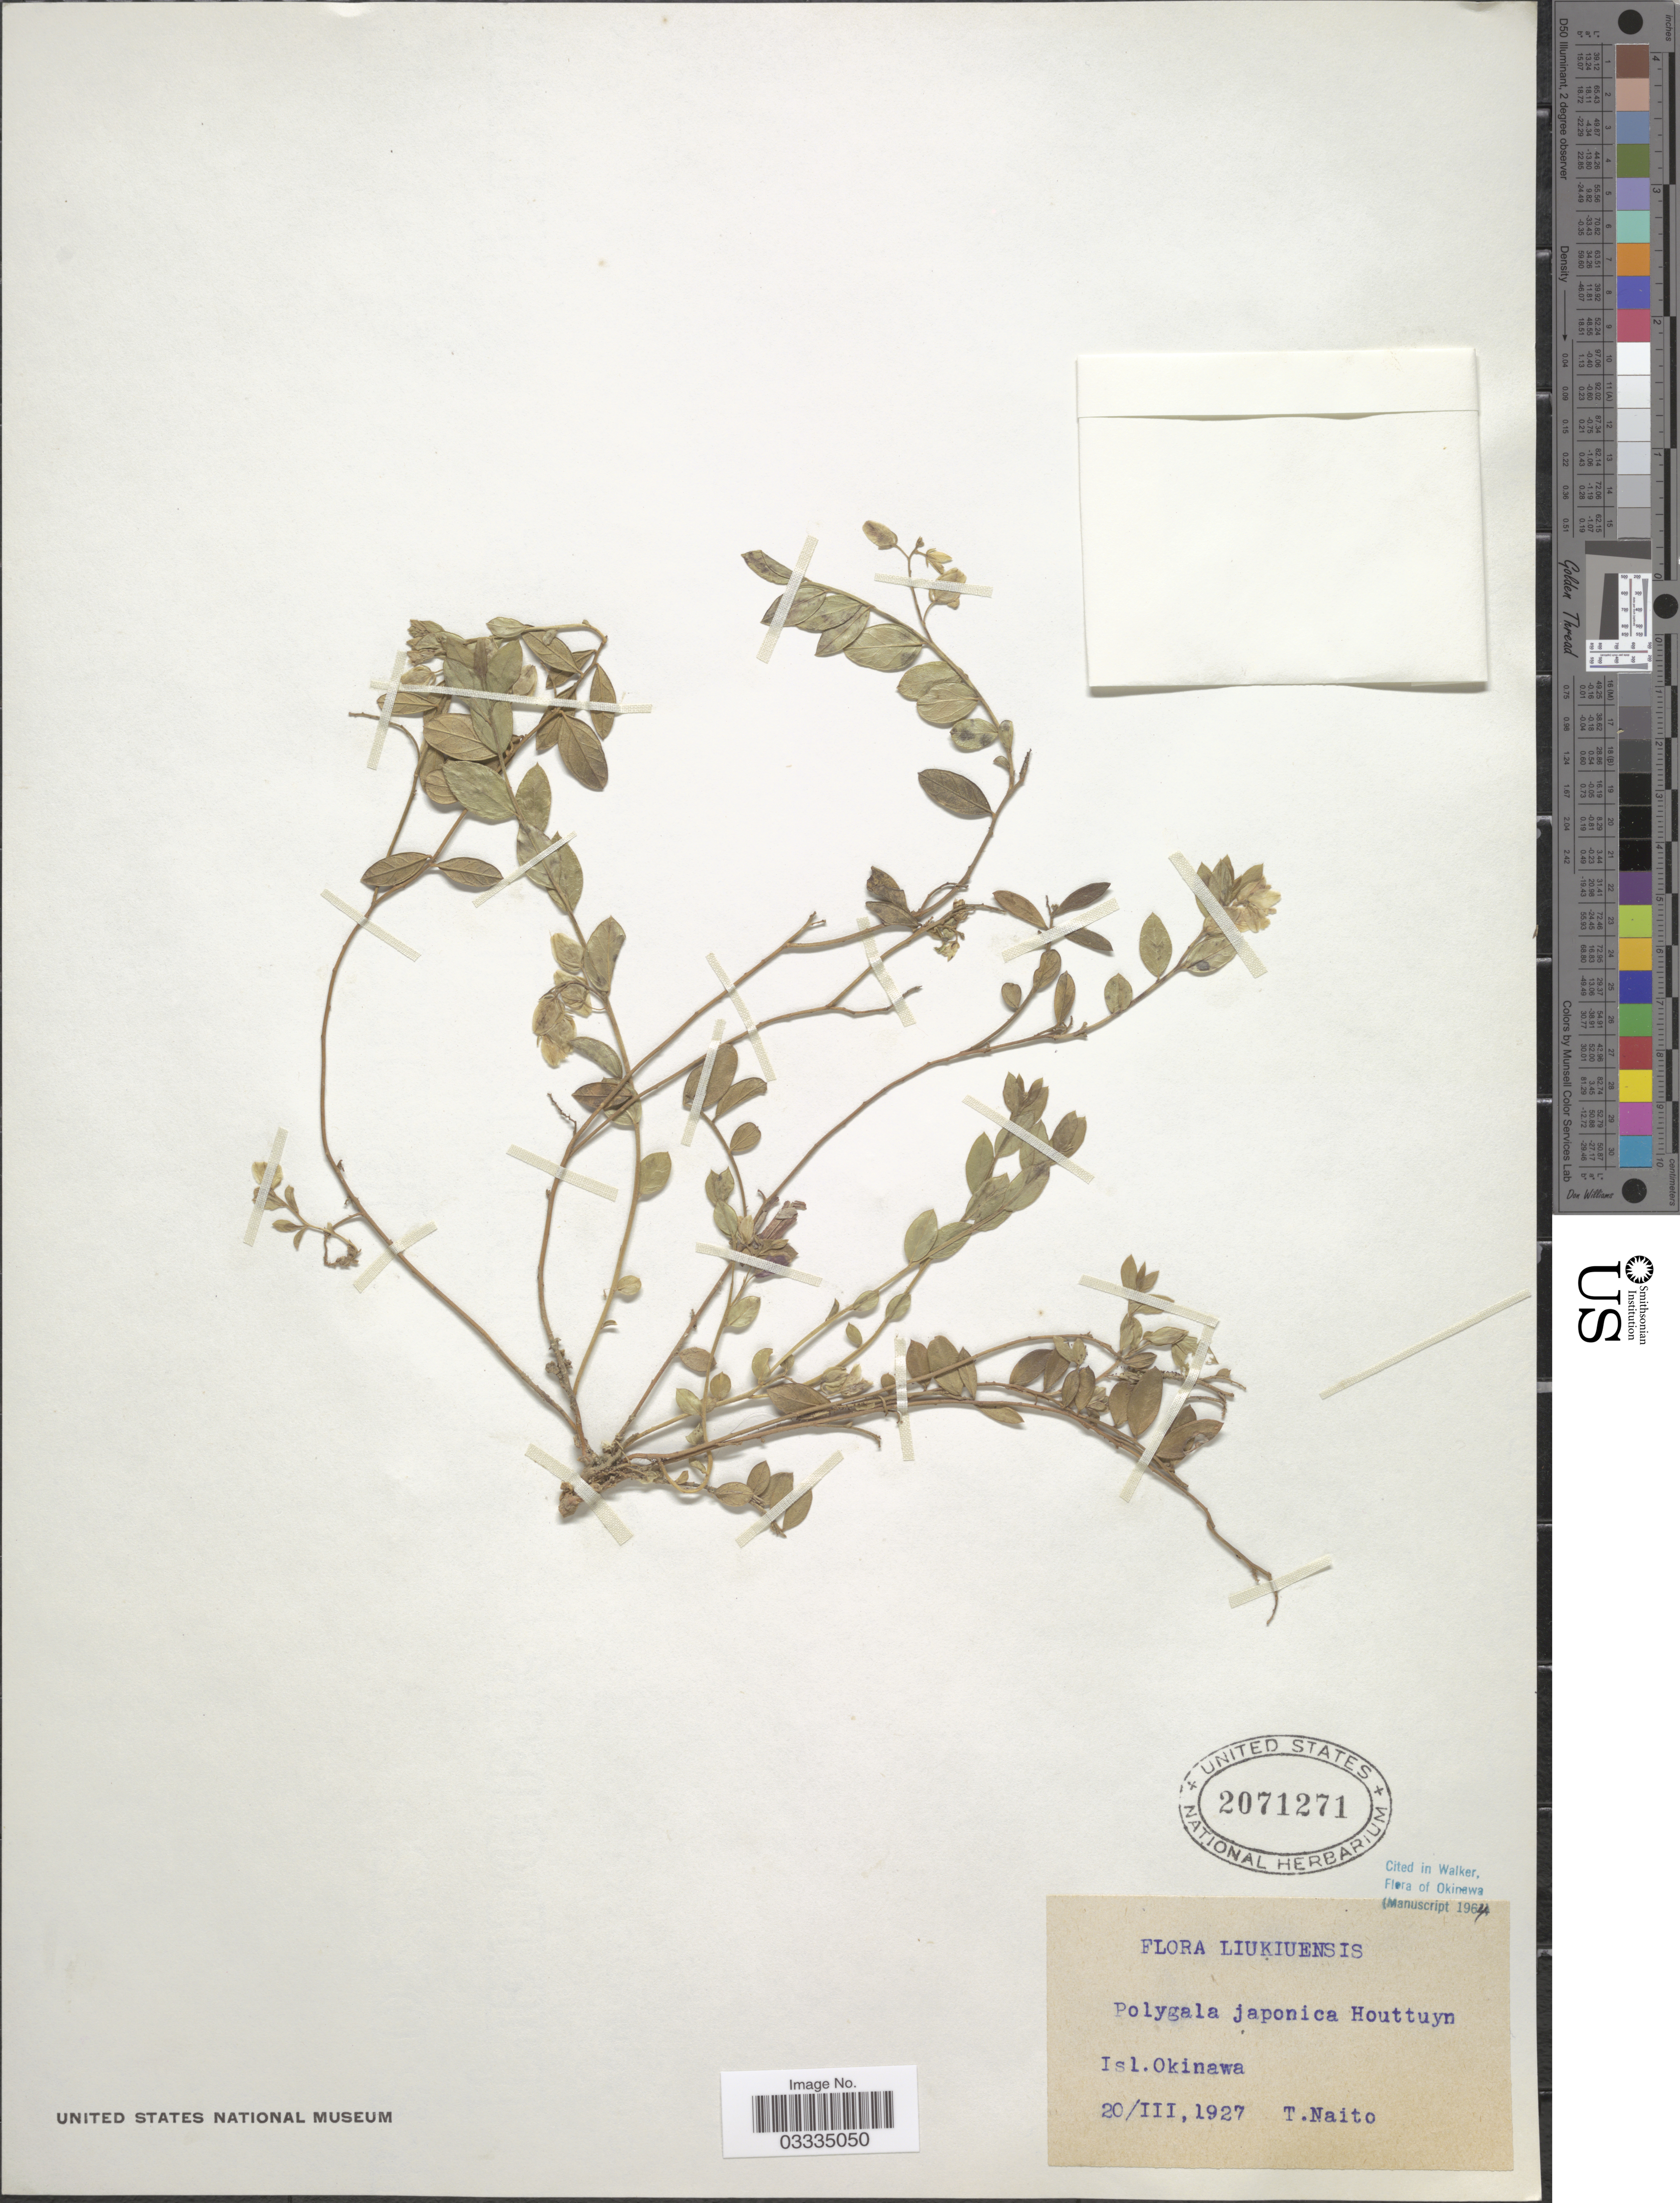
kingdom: Plantae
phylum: Tracheophyta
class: Magnoliopsida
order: Fabales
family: Polygalaceae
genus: Polygala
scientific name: Polygala japonica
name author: Houtt.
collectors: T. Naito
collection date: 1927-03-20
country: Japan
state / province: Okinawa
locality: Liukiuensis. Isl. Okinawa.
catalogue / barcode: US 2071271